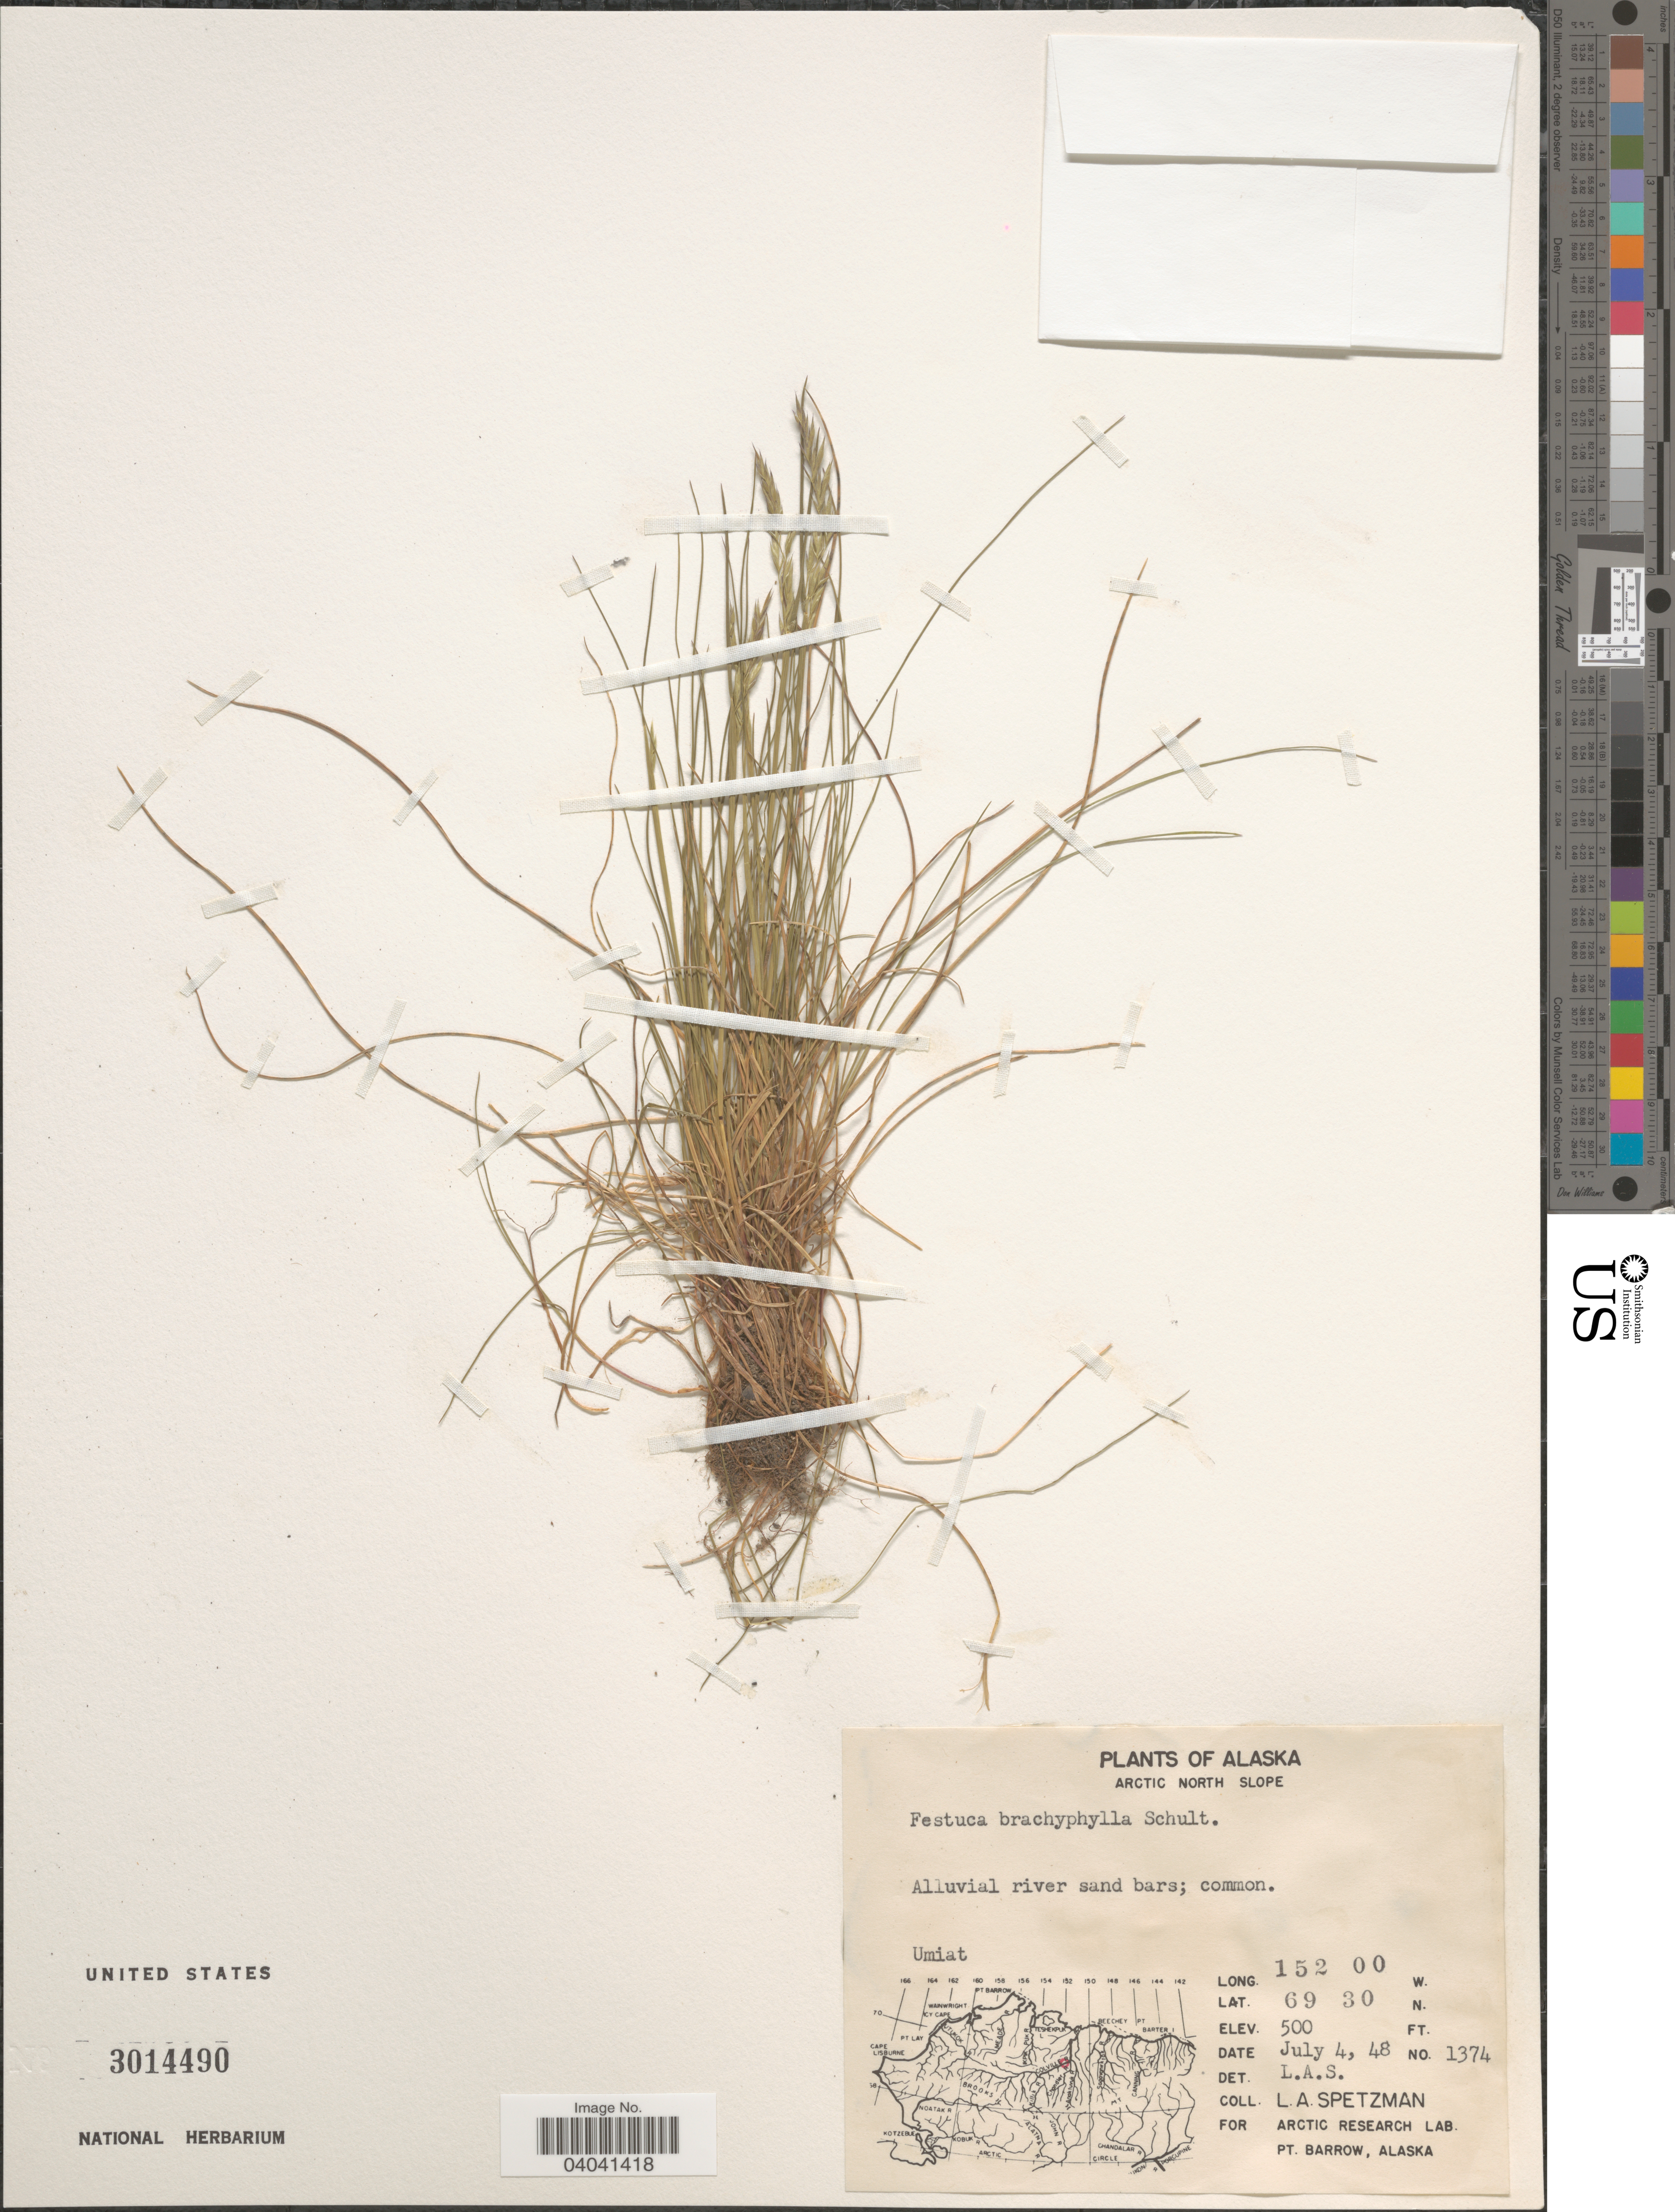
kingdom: Plantae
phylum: Tracheophyta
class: Liliopsida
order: Poales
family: Poaceae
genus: Festuca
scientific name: Festuca brachyphylla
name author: Schult. & Schult. f.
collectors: L. Spetzman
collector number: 1374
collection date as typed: Transcribed d/m/y: 4/7/48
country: United States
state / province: Alaska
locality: Arctic North Slope. Umiat.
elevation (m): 152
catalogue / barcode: US 3014490